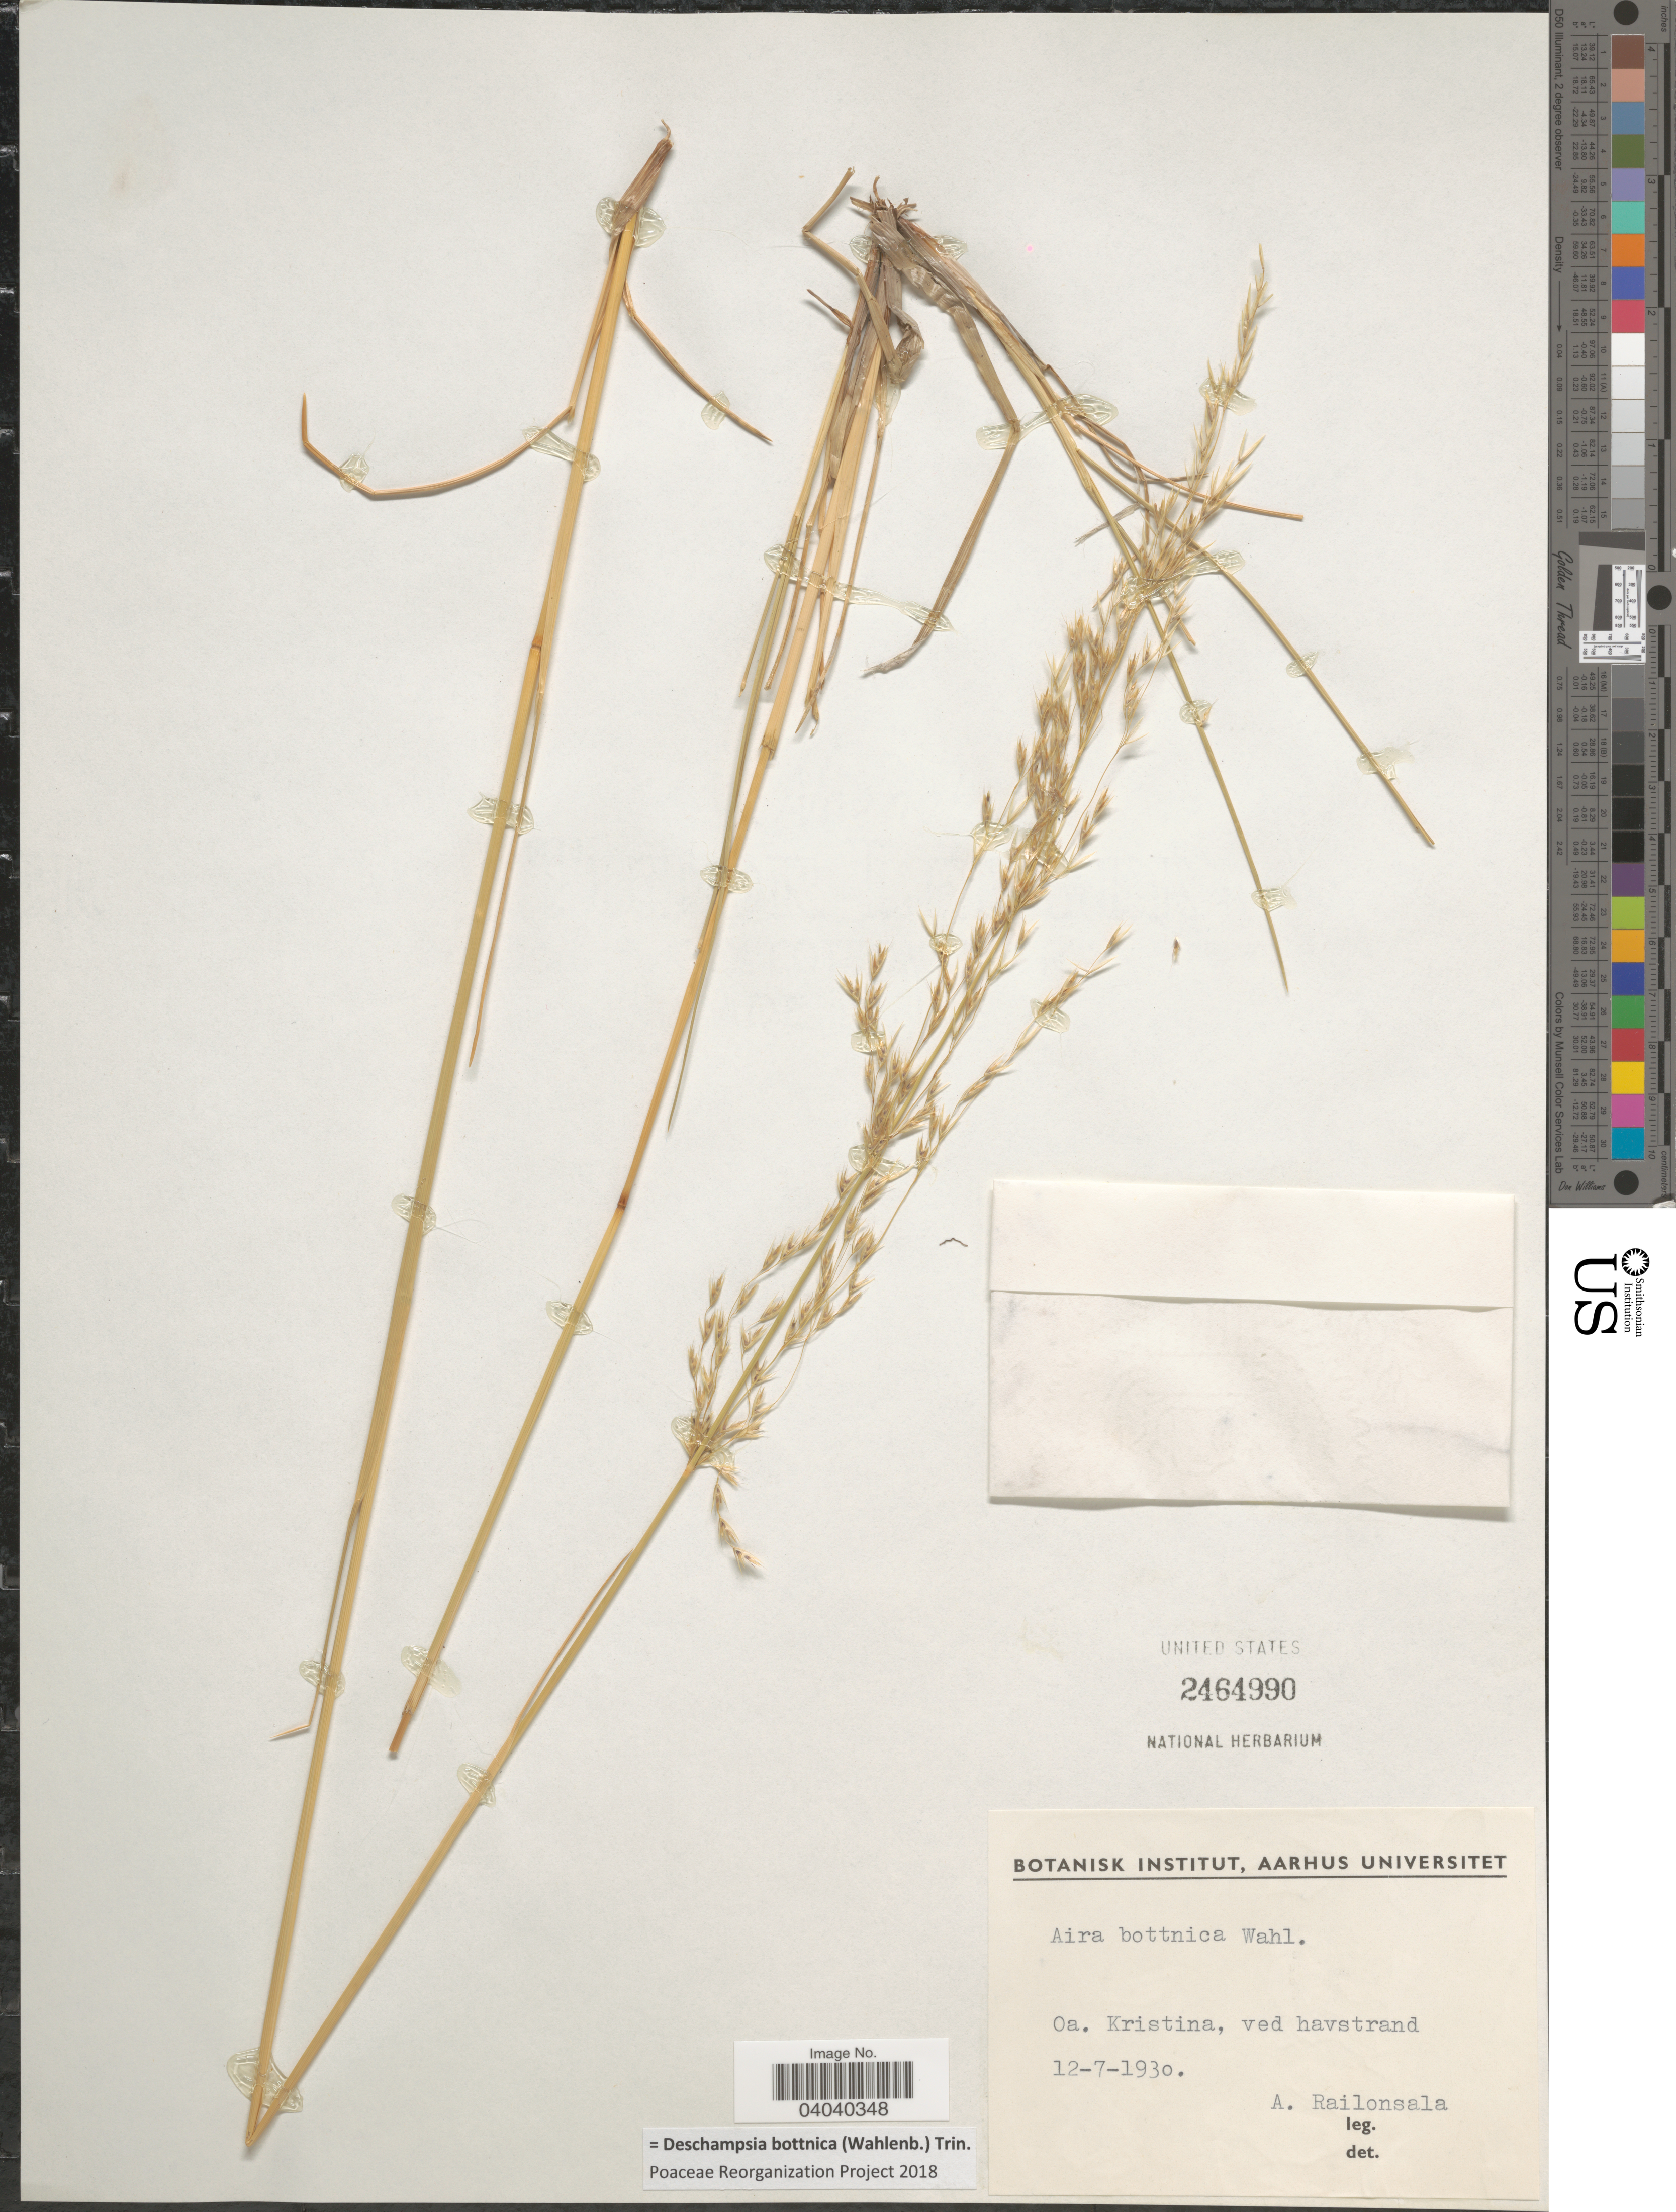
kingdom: Plantae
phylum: Tracheophyta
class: Liliopsida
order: Poales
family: Poaceae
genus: Deschampsia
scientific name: Deschampsia bottnica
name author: (Wahlenb.) Trin.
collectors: A. Railonsala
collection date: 1930-07-12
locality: Oa. Kristina, ved havstrand.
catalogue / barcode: US 2464990